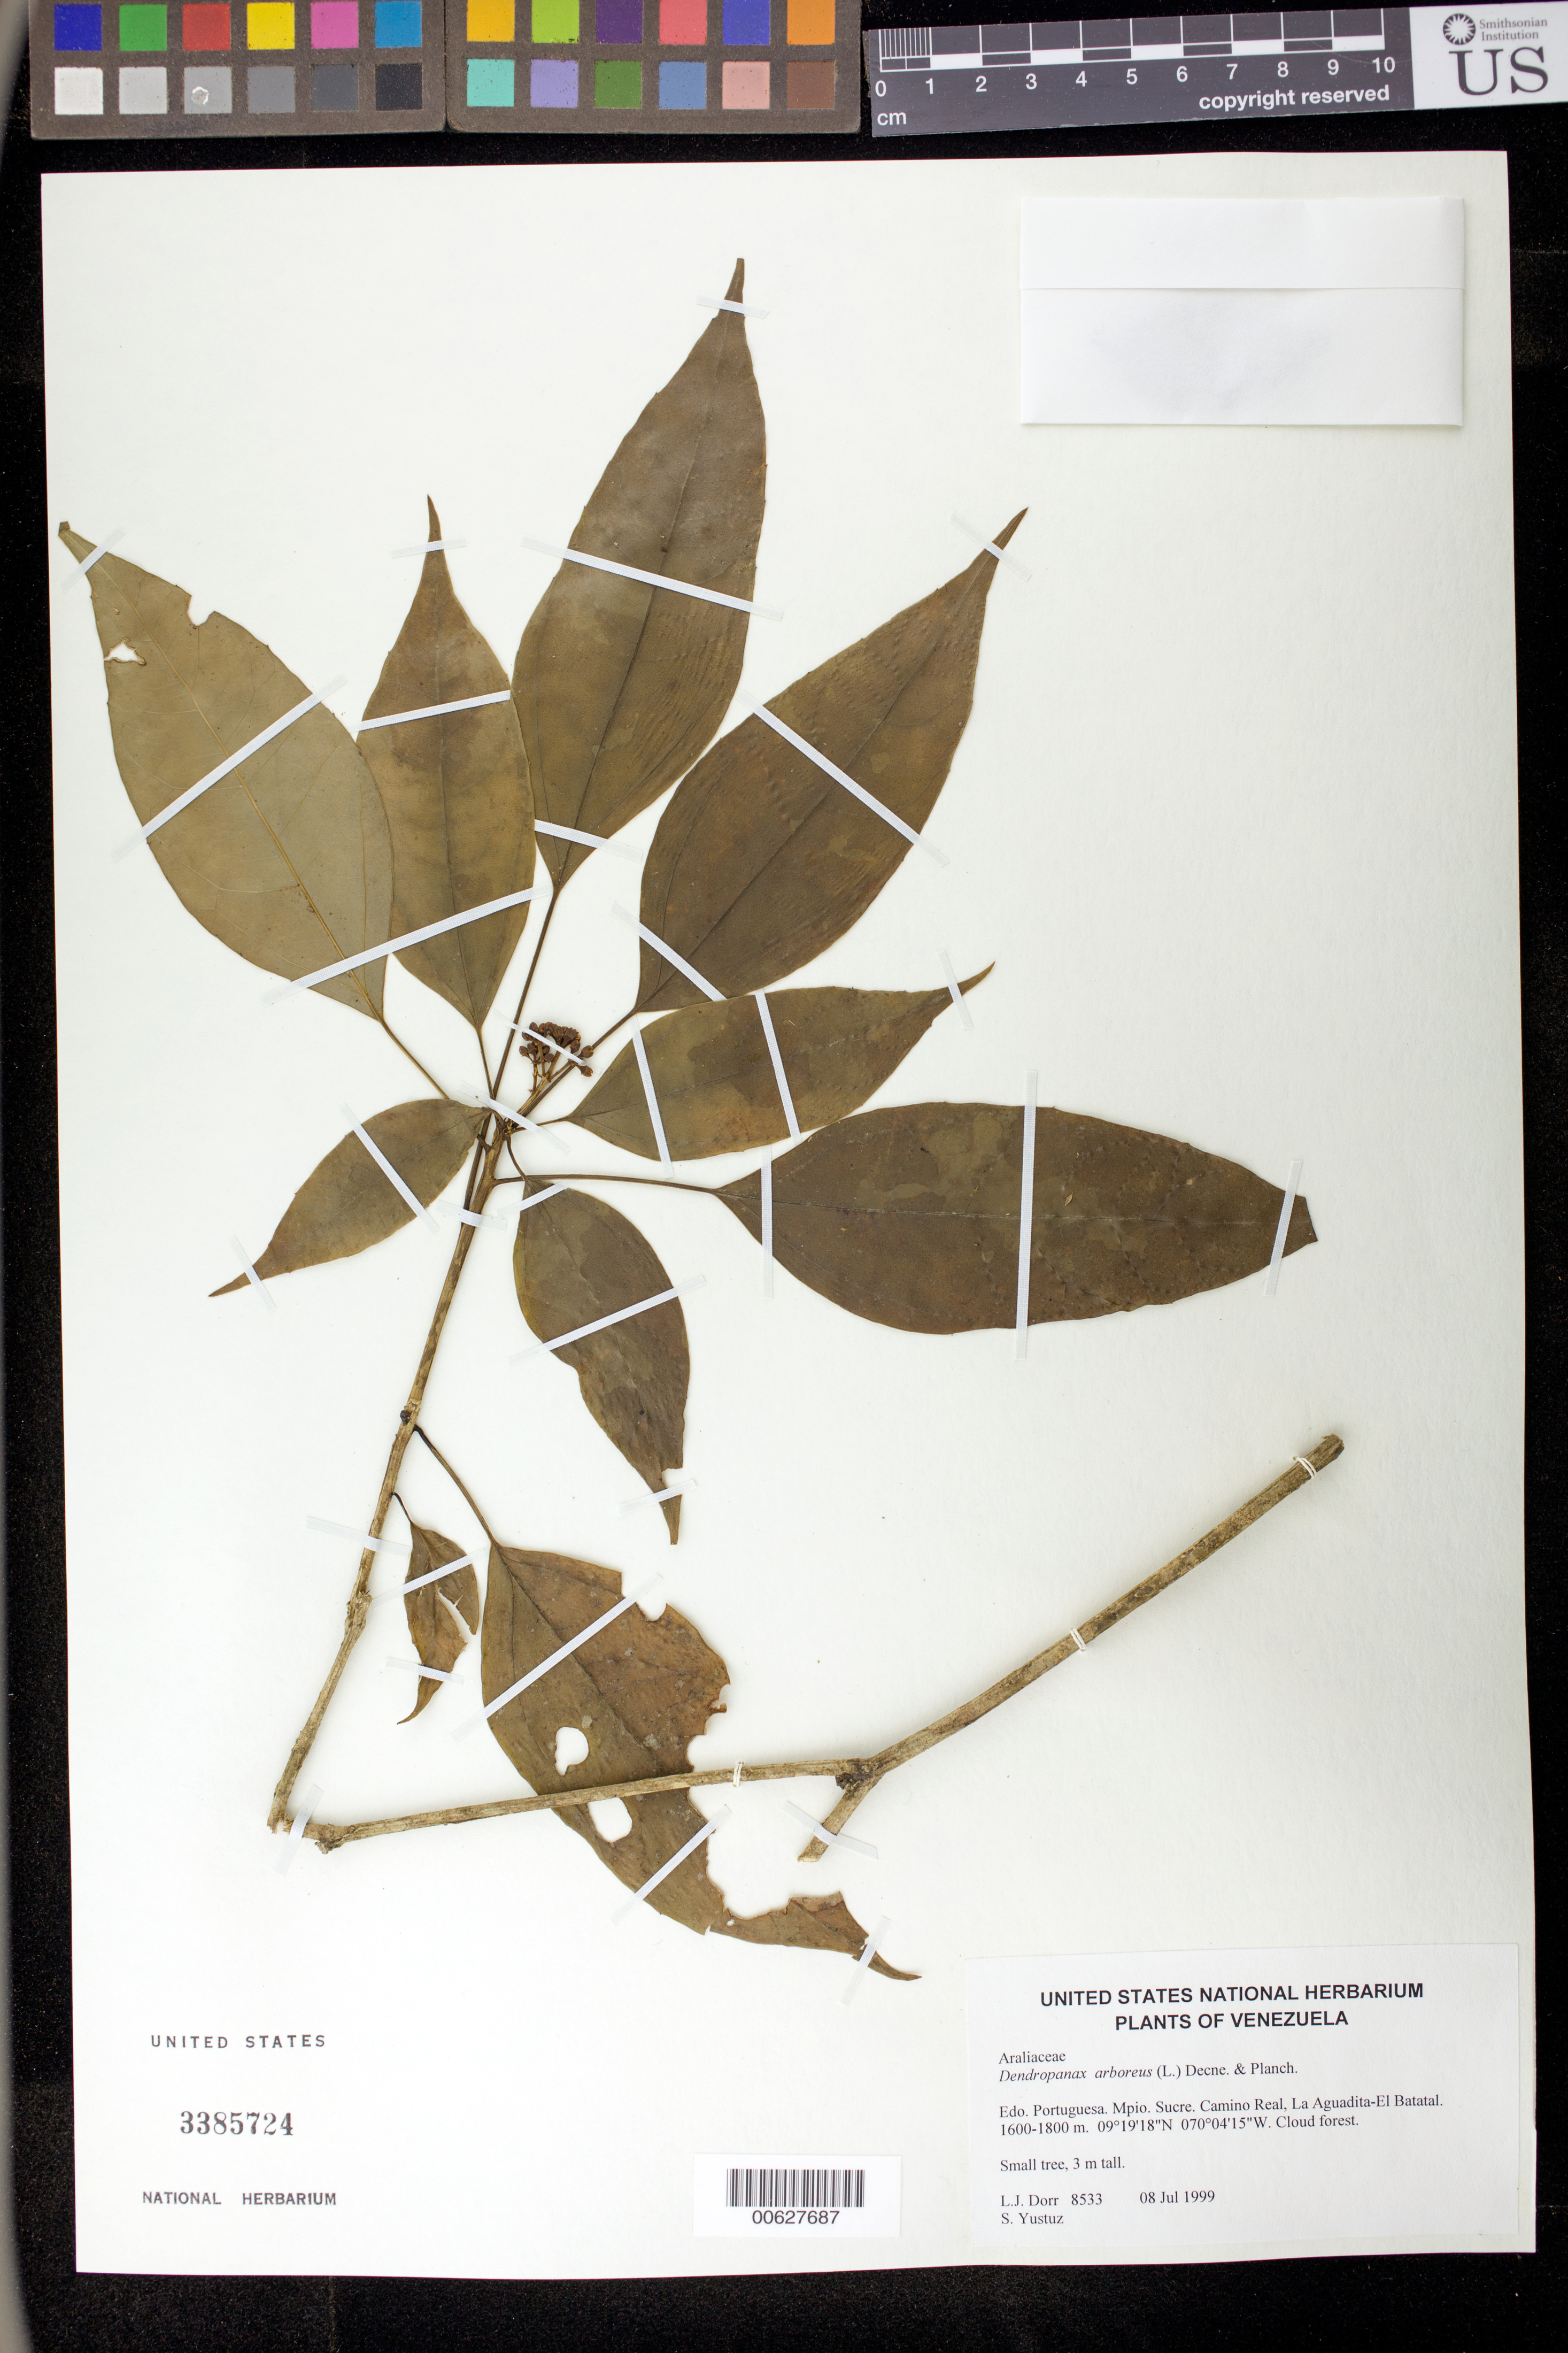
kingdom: Plantae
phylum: Tracheophyta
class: Magnoliopsida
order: Apiales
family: Araliaceae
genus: Dendropanax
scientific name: Dendropanax arboreus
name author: (L.) Decne. & Planch.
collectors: L. J. Dorr & S. Yustiz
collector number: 8533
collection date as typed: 08 Jul 1999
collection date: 1999-07-08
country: Venezuela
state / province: Portuguesa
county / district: Sucre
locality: Camino Real, La Aguadita-El Batatal.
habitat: Cloud forest.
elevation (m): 1600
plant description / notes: COL, CTES, F, MO, NY, PORT, US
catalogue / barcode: US 3385724